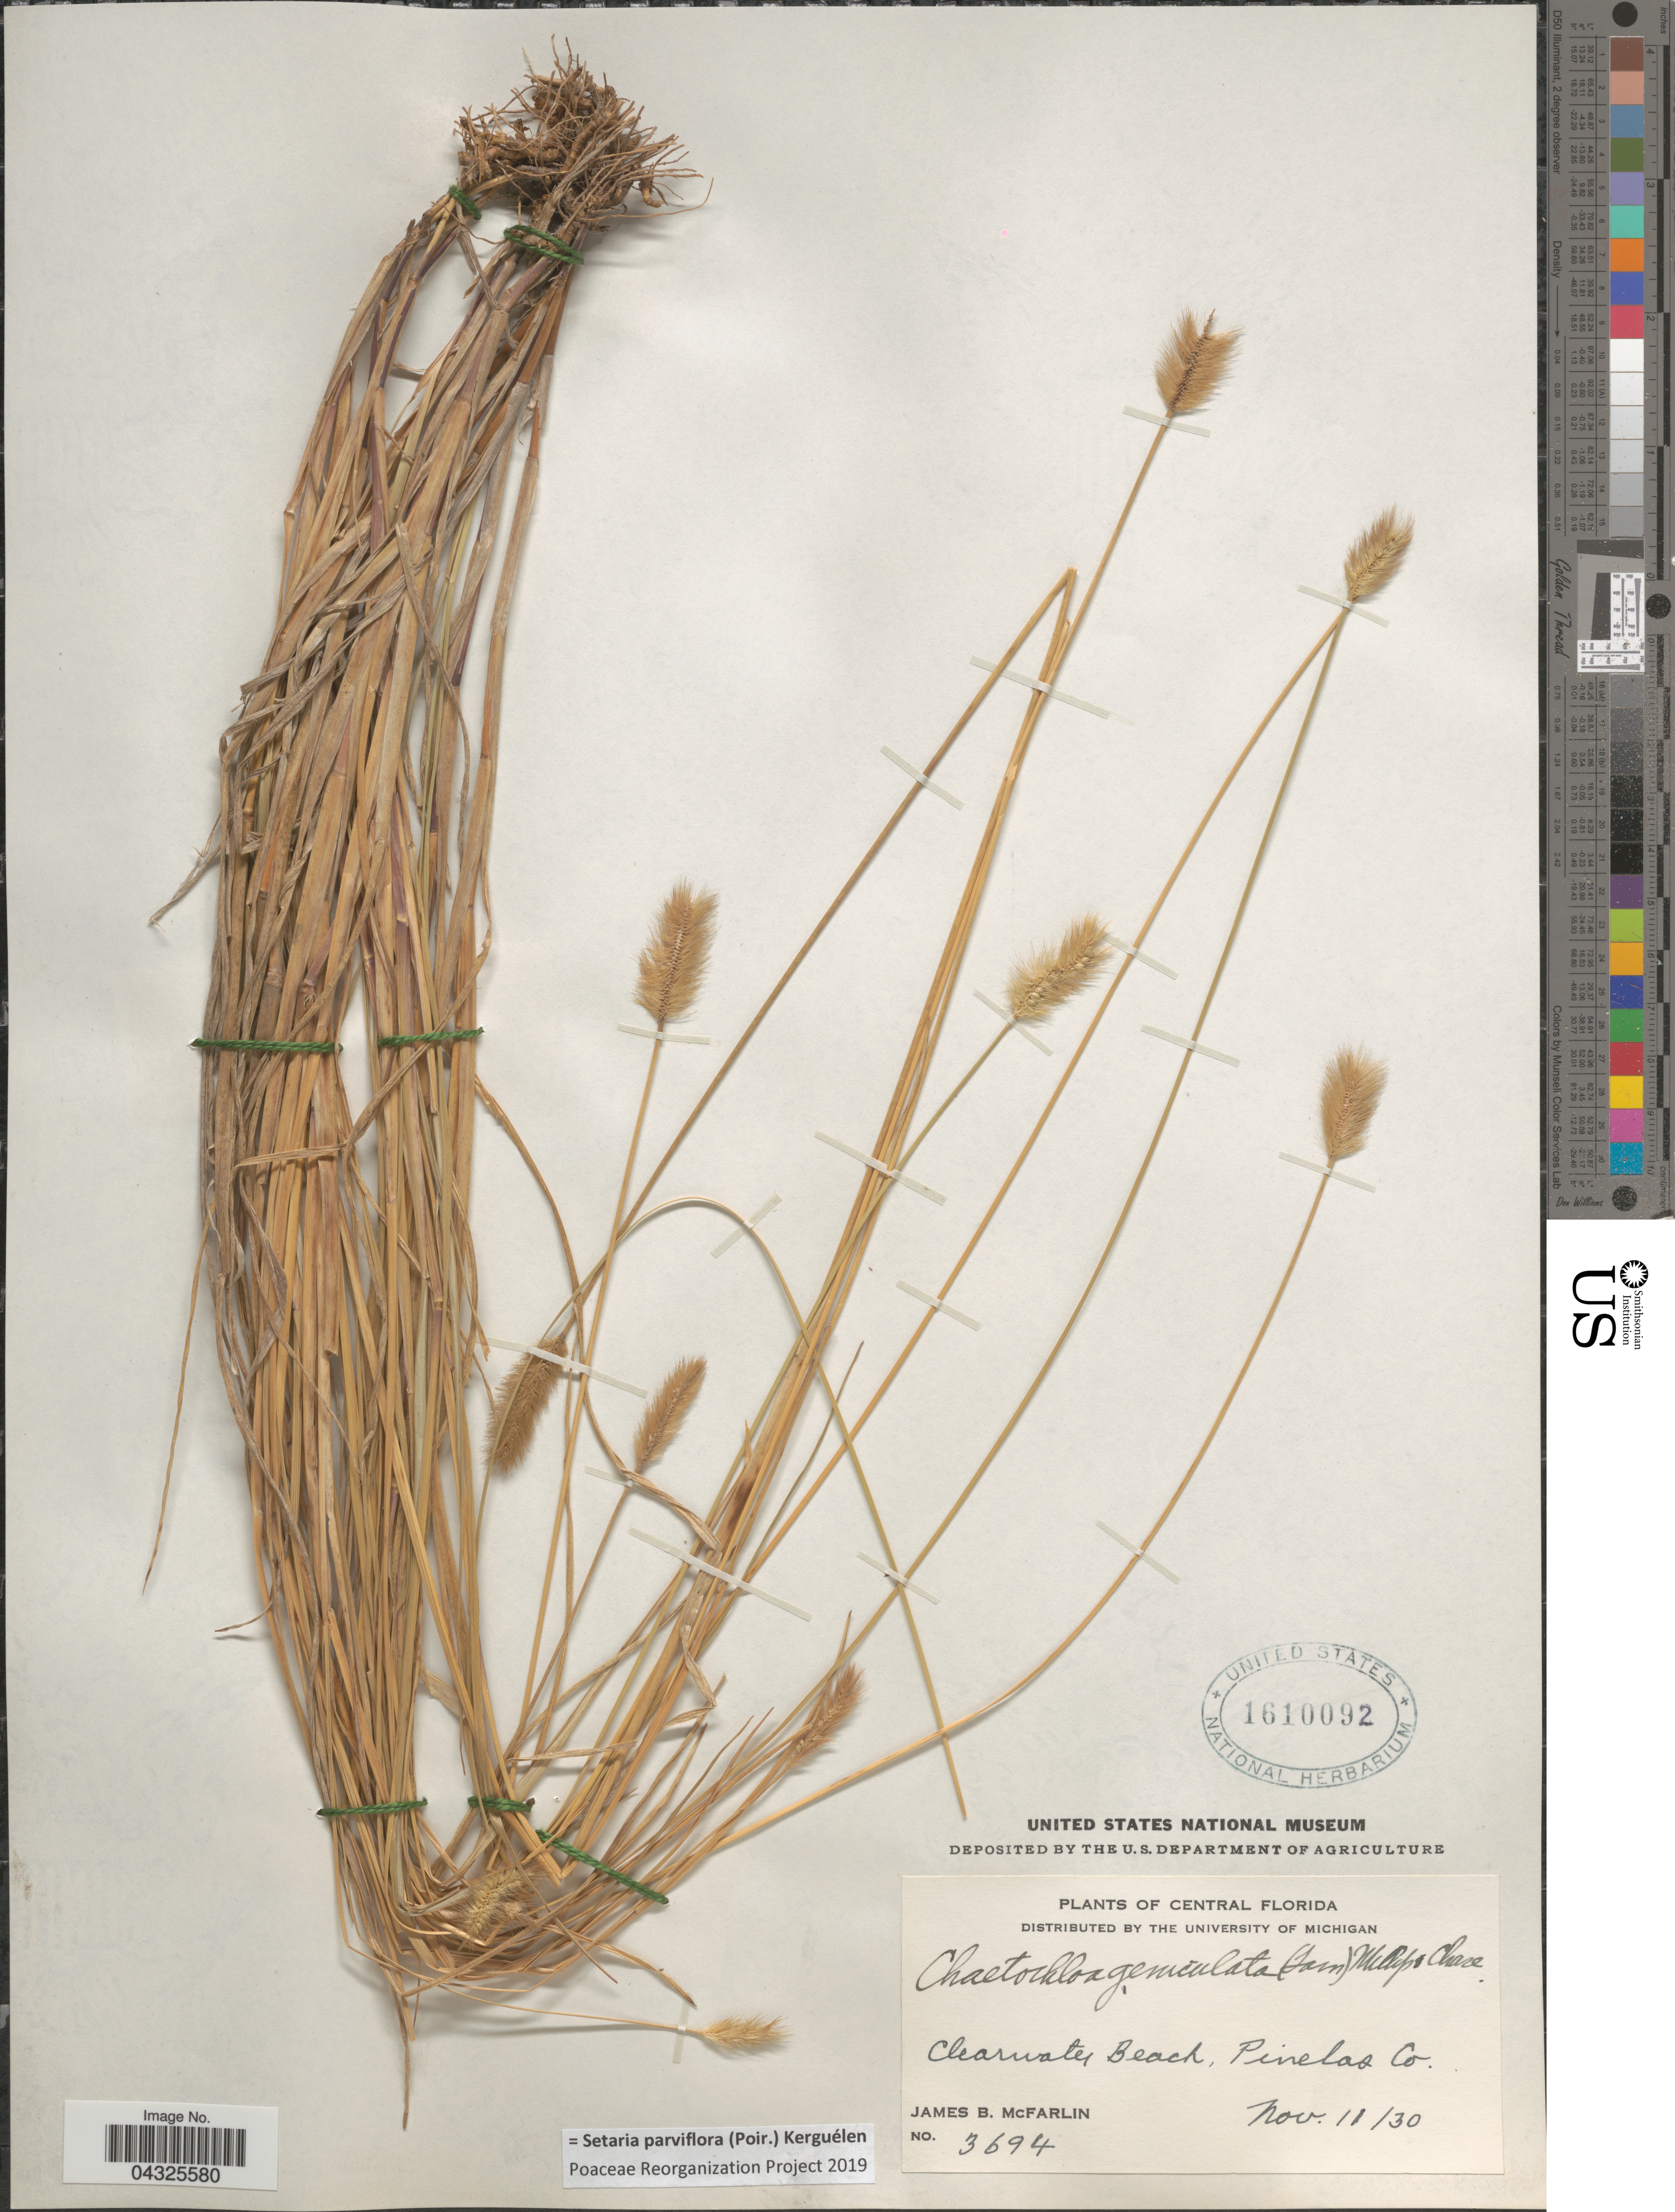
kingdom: Plantae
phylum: Tracheophyta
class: Liliopsida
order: Poales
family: Poaceae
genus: Setaria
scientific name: Setaria parviflora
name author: (Poir.) Kerguélen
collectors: J. McFarlin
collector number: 3694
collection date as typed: Transcribed d/m/y: 11/11/30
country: United States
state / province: Florida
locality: Central Florida. Clearwater Beach, Pinelas Co.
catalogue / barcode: US 1610092